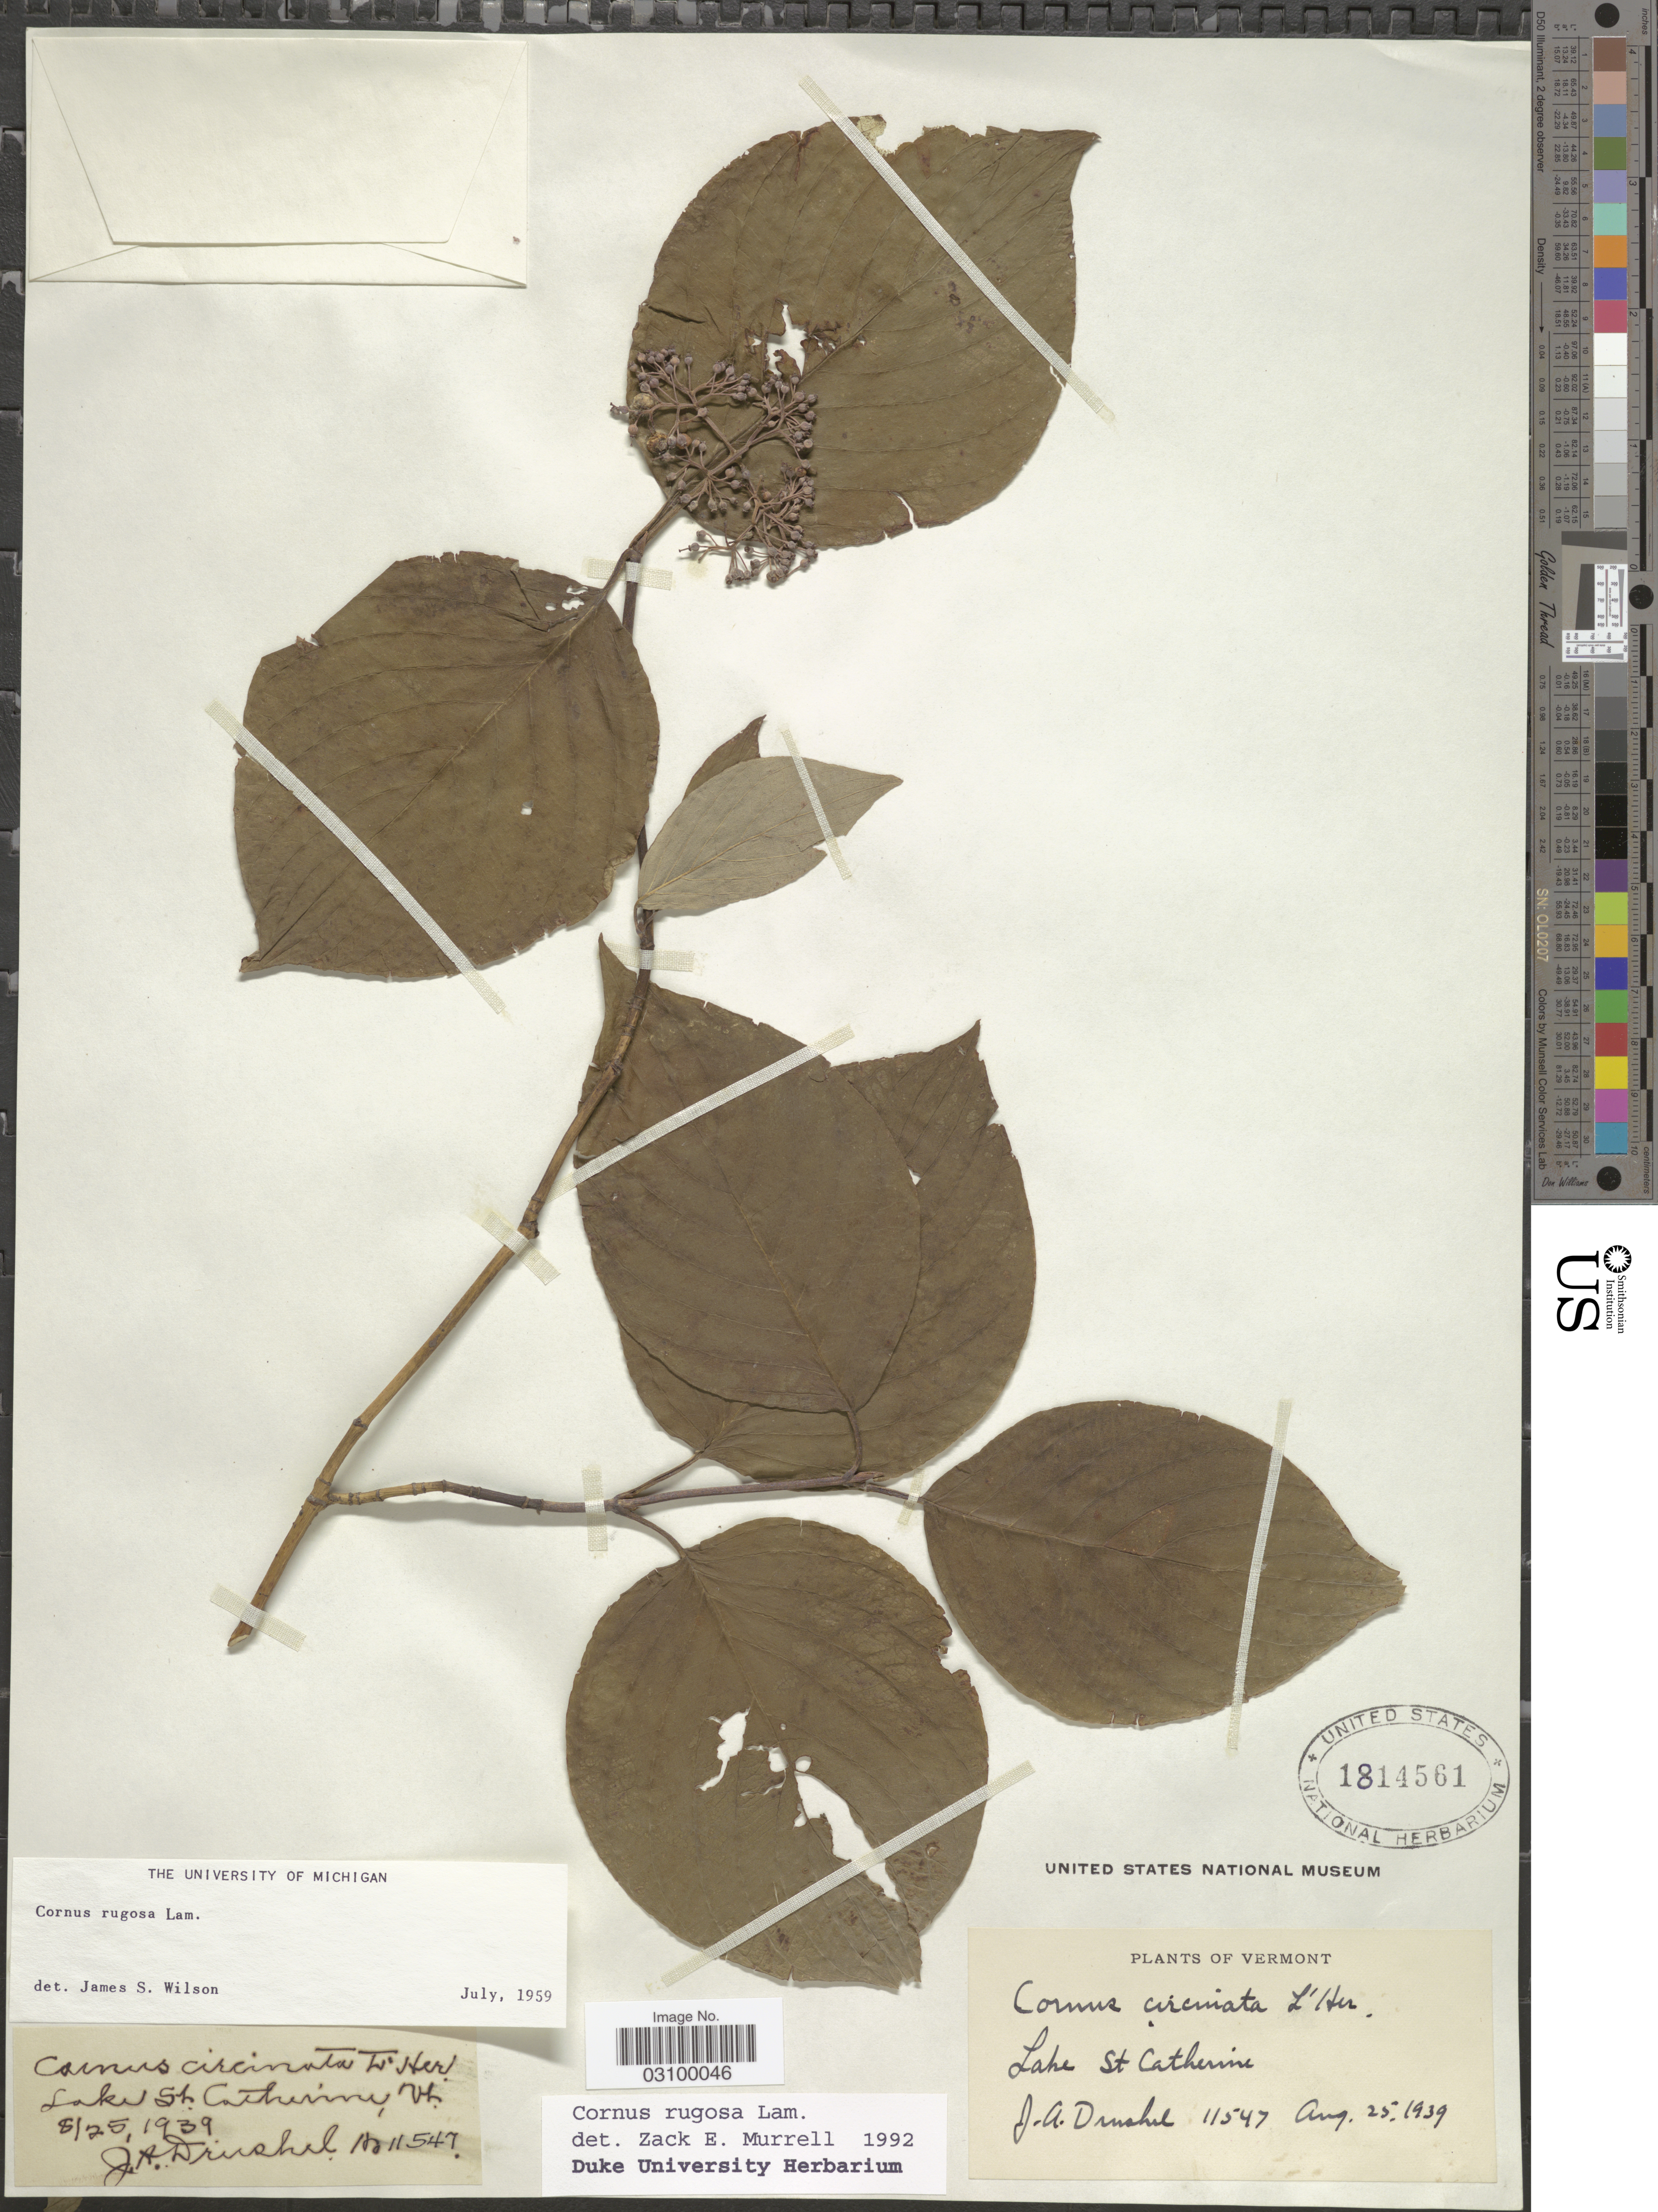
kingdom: Plantae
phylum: Tracheophyta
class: Magnoliopsida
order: Cornales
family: Cornaceae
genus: Cornus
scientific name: Cornus rugosa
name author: Lam.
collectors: J. A. Drushel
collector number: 11547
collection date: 1939-08-25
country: United States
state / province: Vermont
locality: Lake St. Catherine.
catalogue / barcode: US 1814561